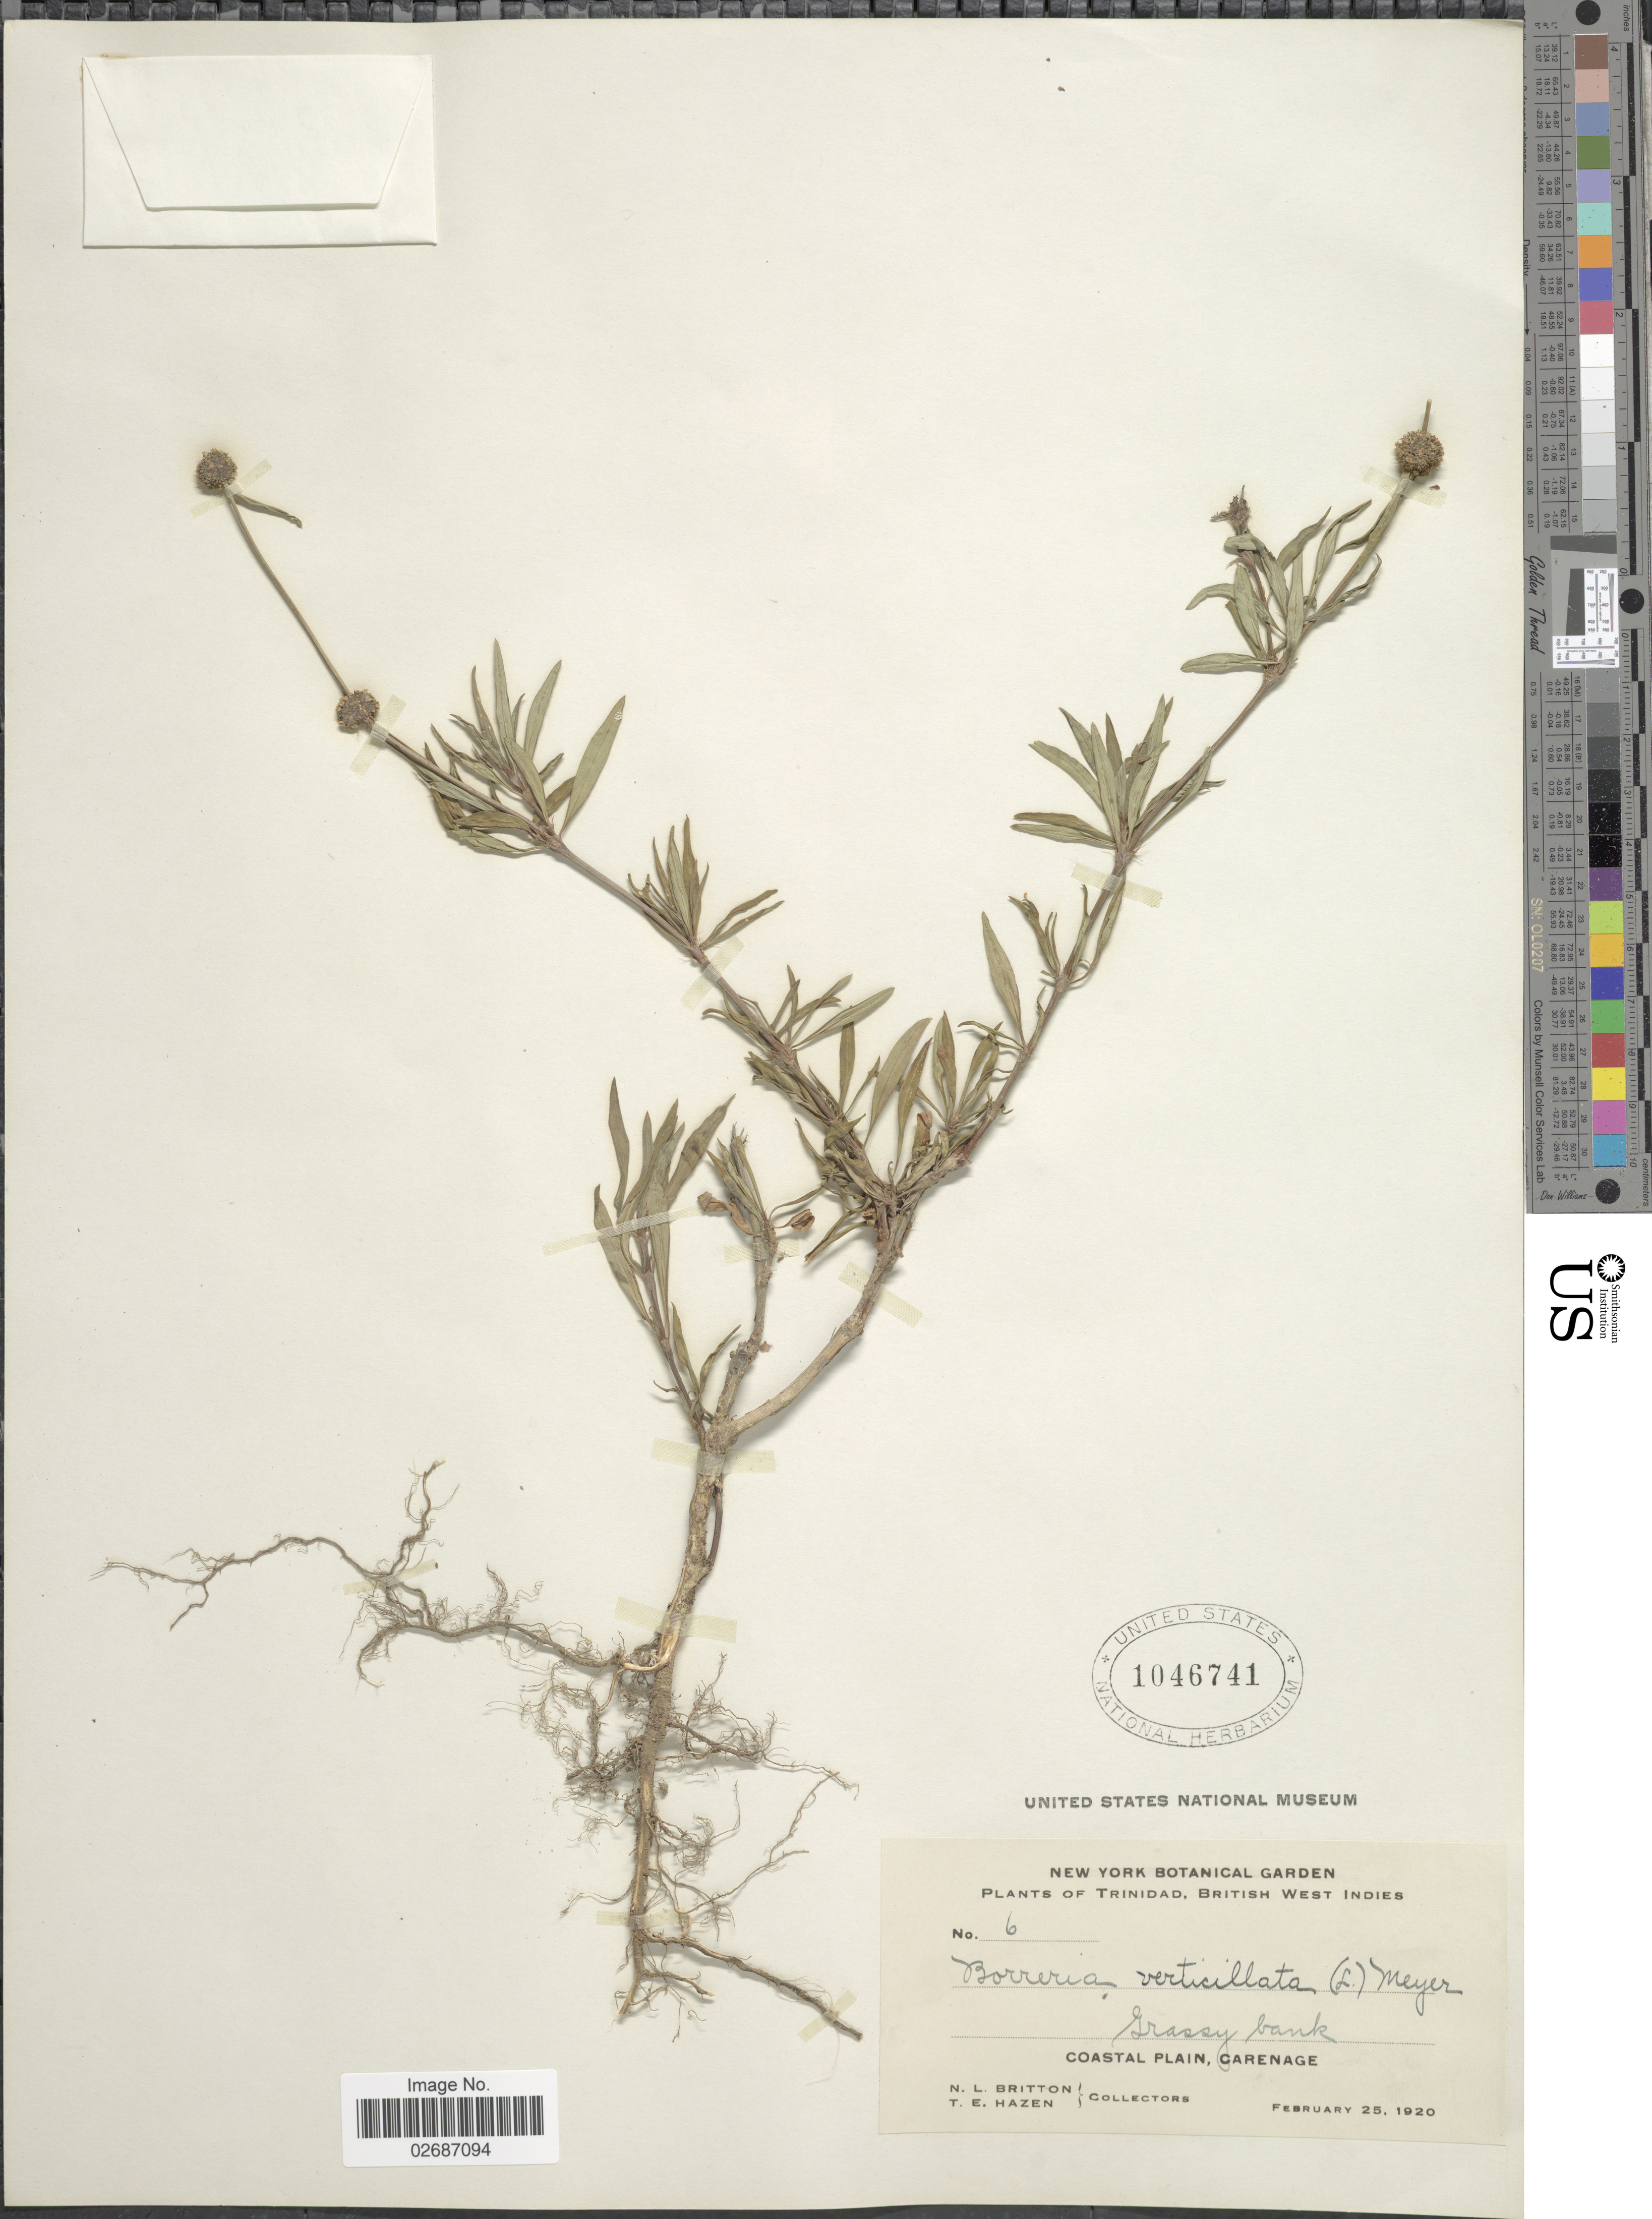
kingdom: Plantae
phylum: Tracheophyta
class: Magnoliopsida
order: Gentianales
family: Rubiaceae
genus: Borreria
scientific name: Borreria verticillata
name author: (L.) G. Mey.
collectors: N. Britton & T. E. Hazen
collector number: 6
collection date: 1920-02-25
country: Trinidad and Tobago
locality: British West Indies, Grassy bank, Coastal Plain, Carenage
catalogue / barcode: US 1046741